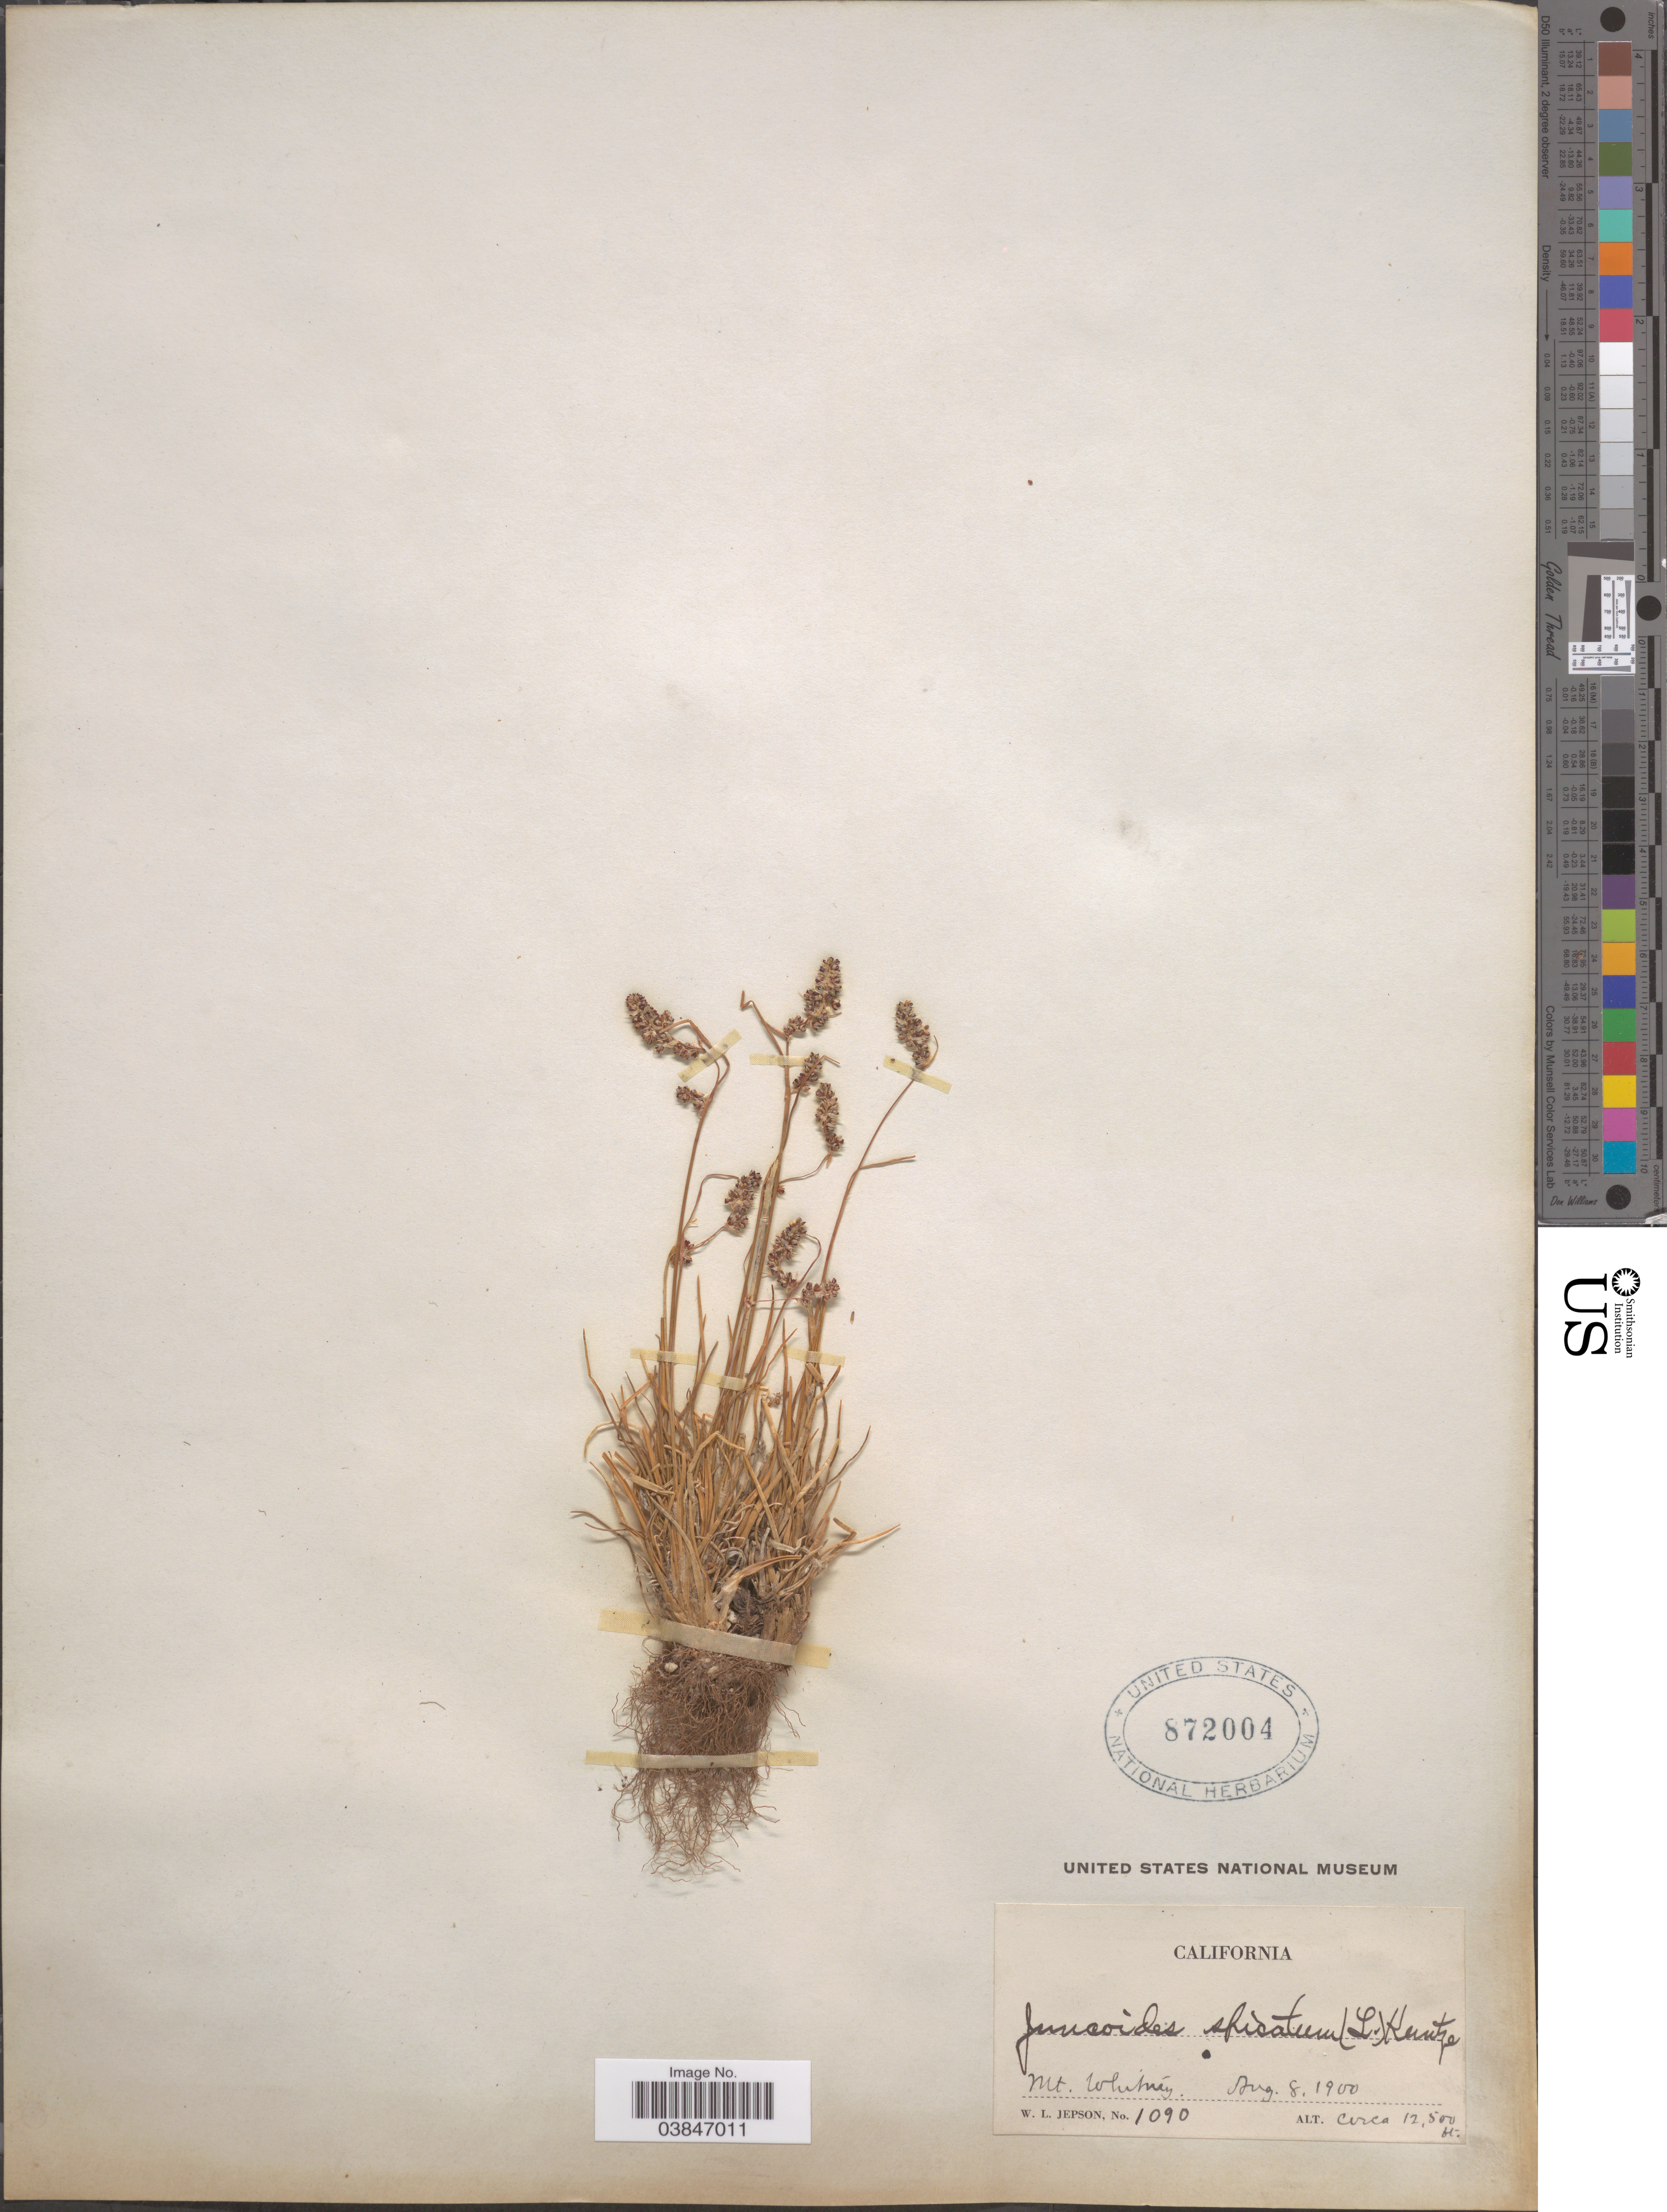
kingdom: Plantae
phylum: Tracheophyta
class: Liliopsida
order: Poales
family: Juncaceae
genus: Luzula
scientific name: Luzula spicata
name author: (L.) DC.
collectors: W. L. Jepson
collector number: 1090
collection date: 1900-08-08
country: United States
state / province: California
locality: Mt. Whitney.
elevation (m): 3810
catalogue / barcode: US 872004